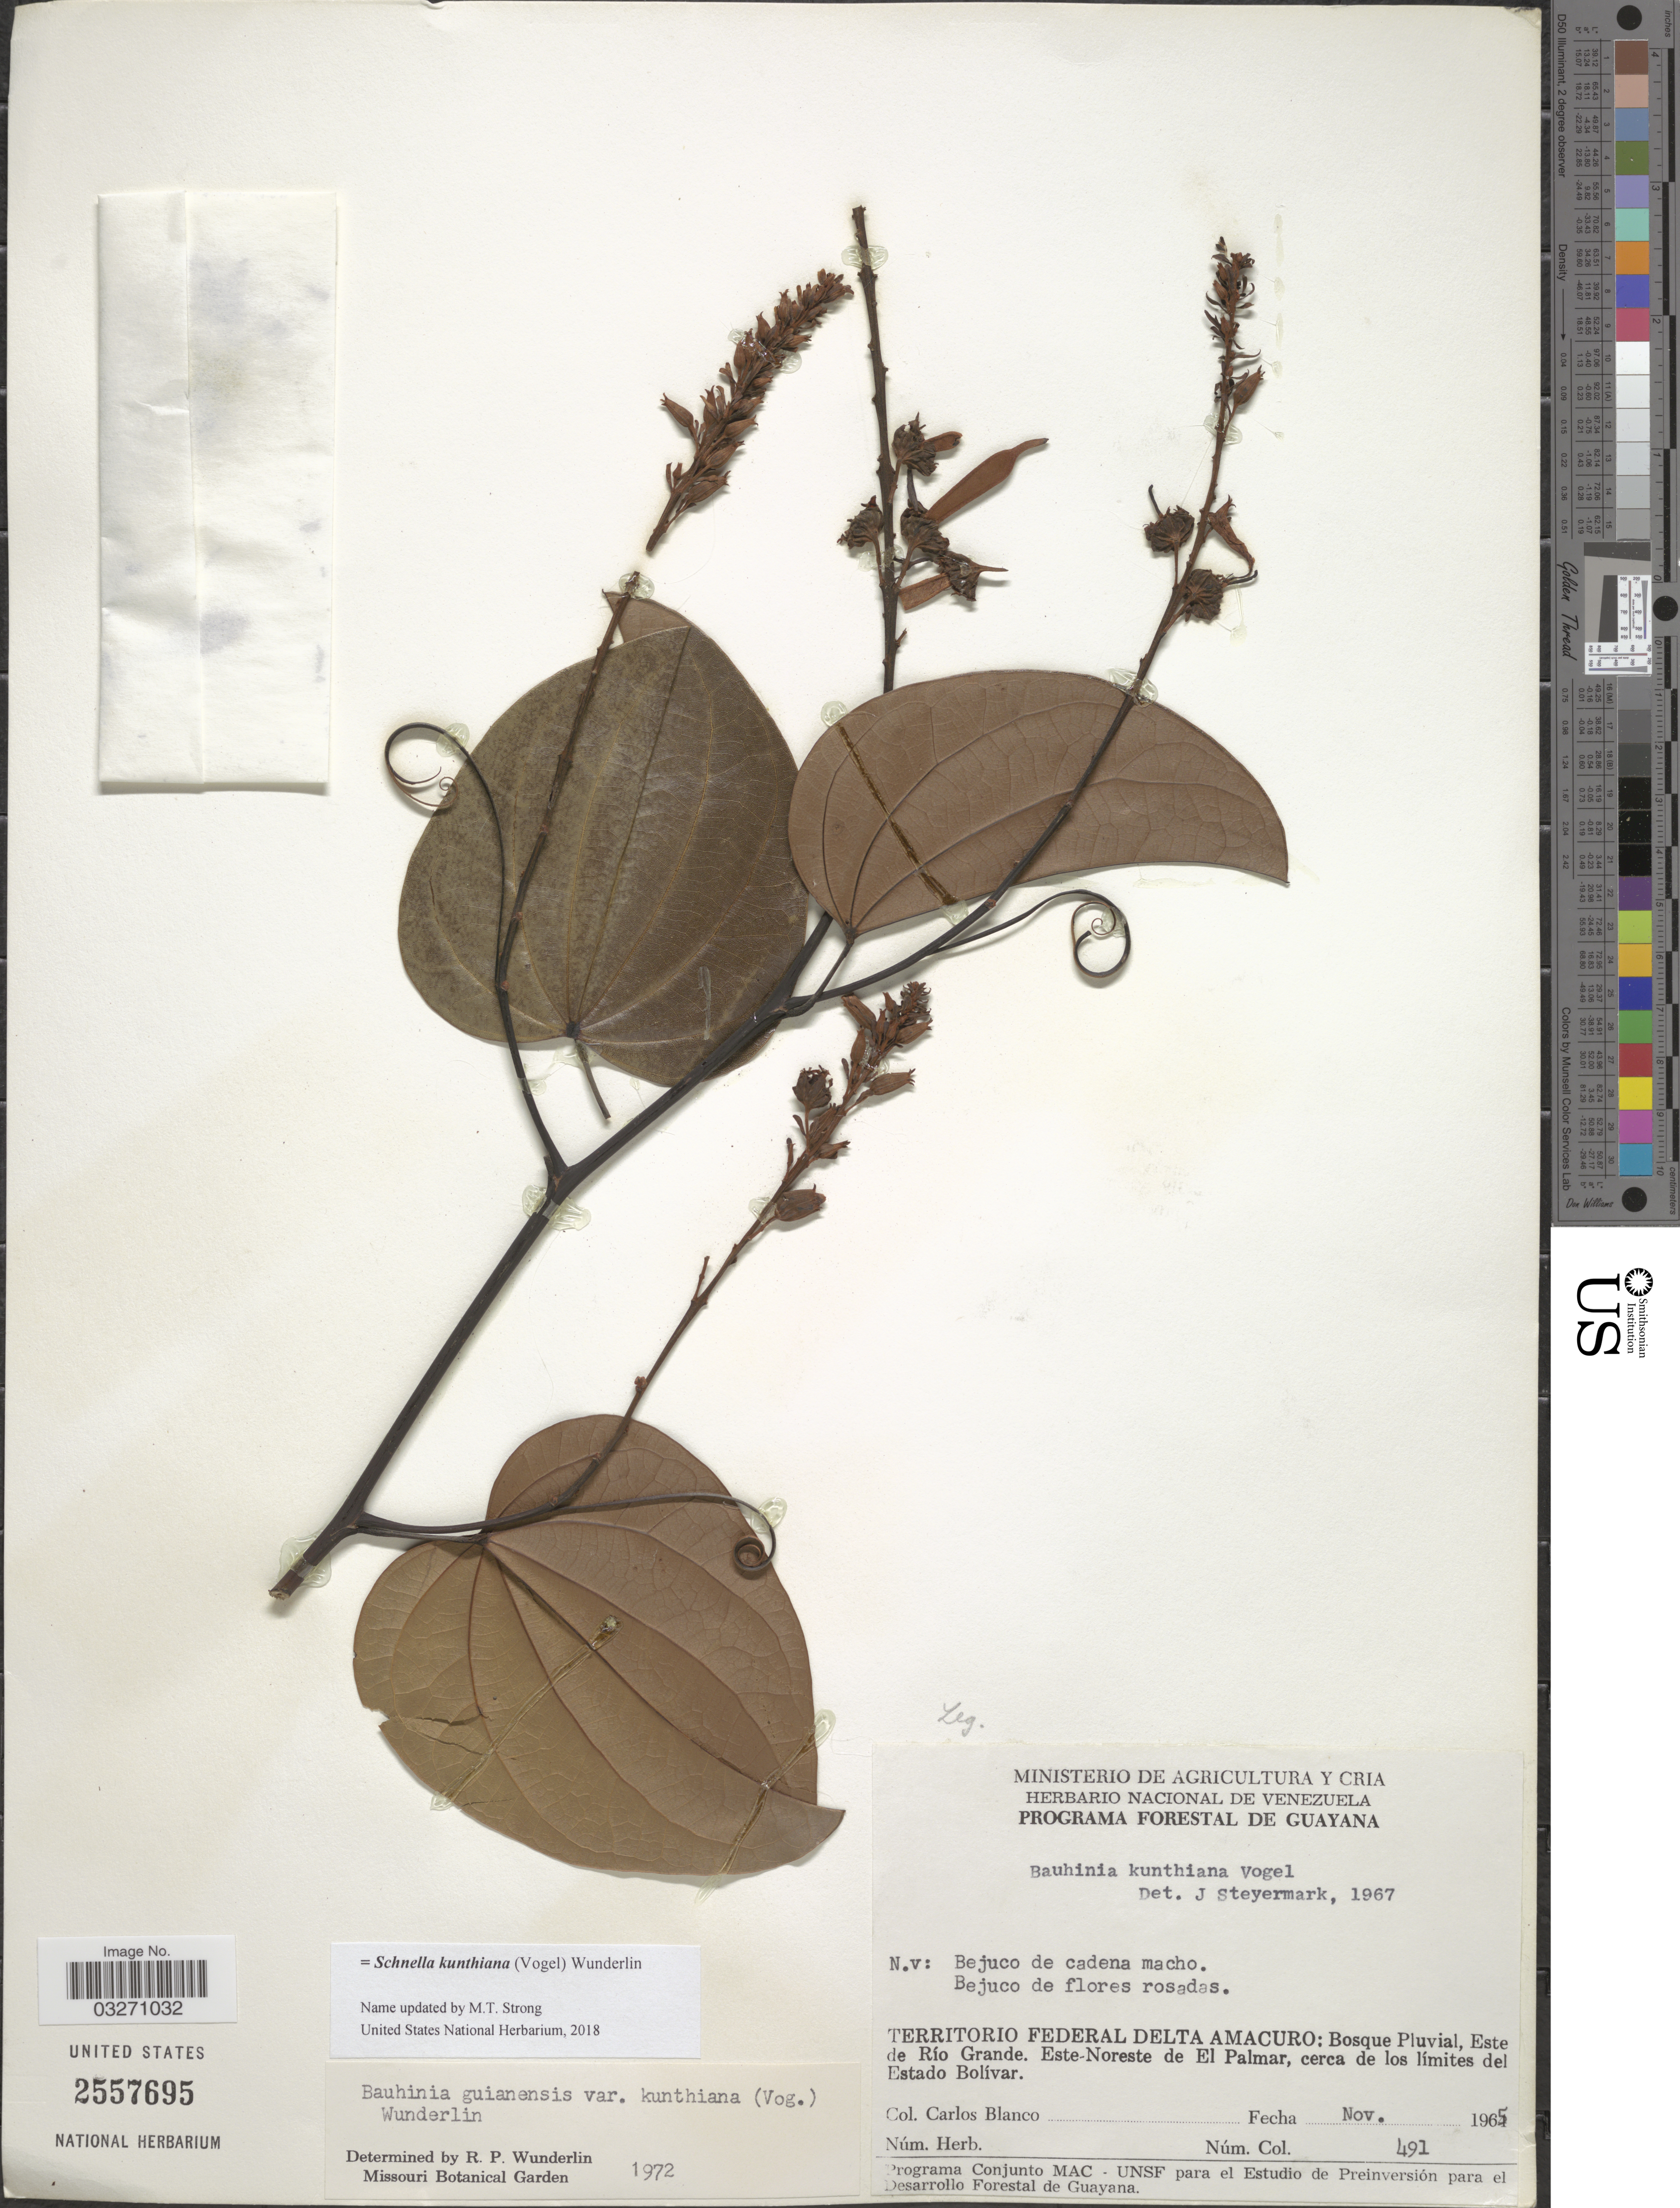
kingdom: Plantae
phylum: Tracheophyta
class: Magnoliopsida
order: Fabales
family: Fabaceae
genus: Schnella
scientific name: Schnella kunthiana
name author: (Vogel) Wunderlin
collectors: C. Blanco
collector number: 491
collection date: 1965-11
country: Venezuela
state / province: Delta Amacuro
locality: Territorio Federal Delta Amacuro: Bosque Pluvial, Este de Río Grande. Este-Noreste de El Palmar, cerca de los límites del Estado Bolívar.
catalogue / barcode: US 2557695